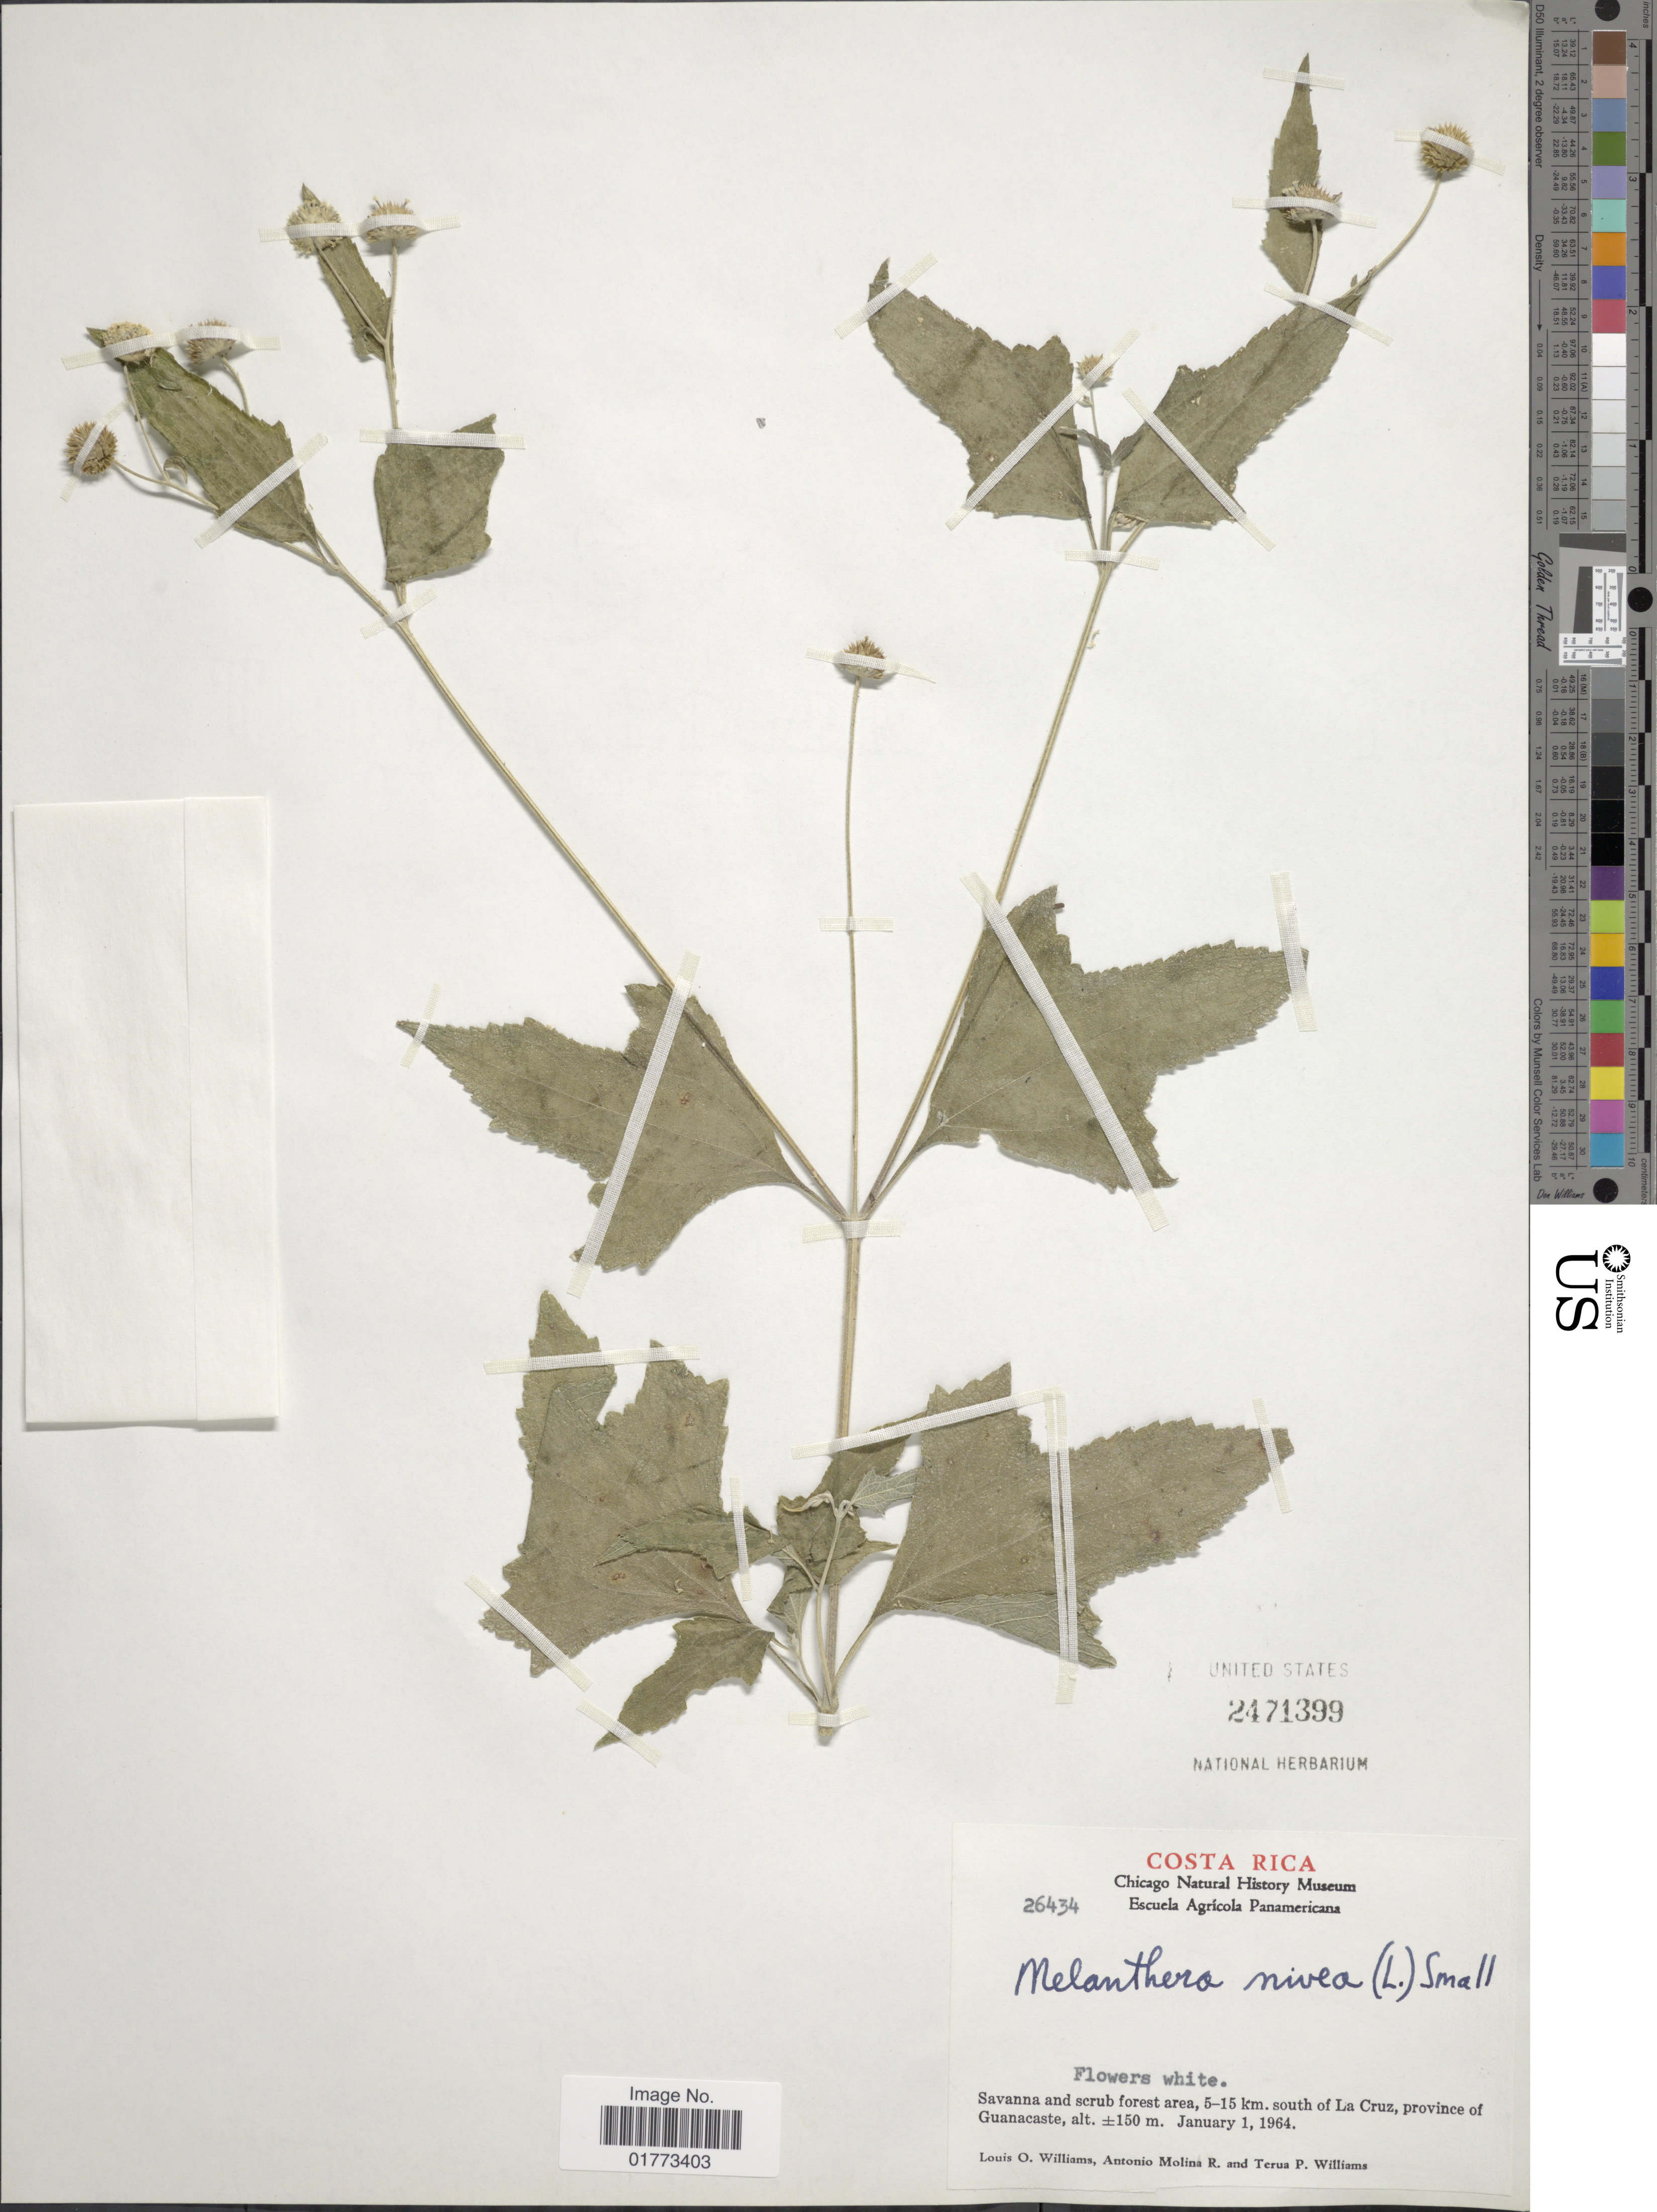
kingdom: Plantae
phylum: Tracheophyta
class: Magnoliopsida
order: Asterales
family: Asteraceae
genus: Melanthera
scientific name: Melanthera nivea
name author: (L.) Small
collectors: L. O. Williams, A. Molina R. & T. P. Williams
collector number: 26434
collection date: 1964-01-01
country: Costa Rica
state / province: Guanacaste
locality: Savanna and scrub forest area, 5-15 km. south of La Cruz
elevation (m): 150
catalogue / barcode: US 2471399